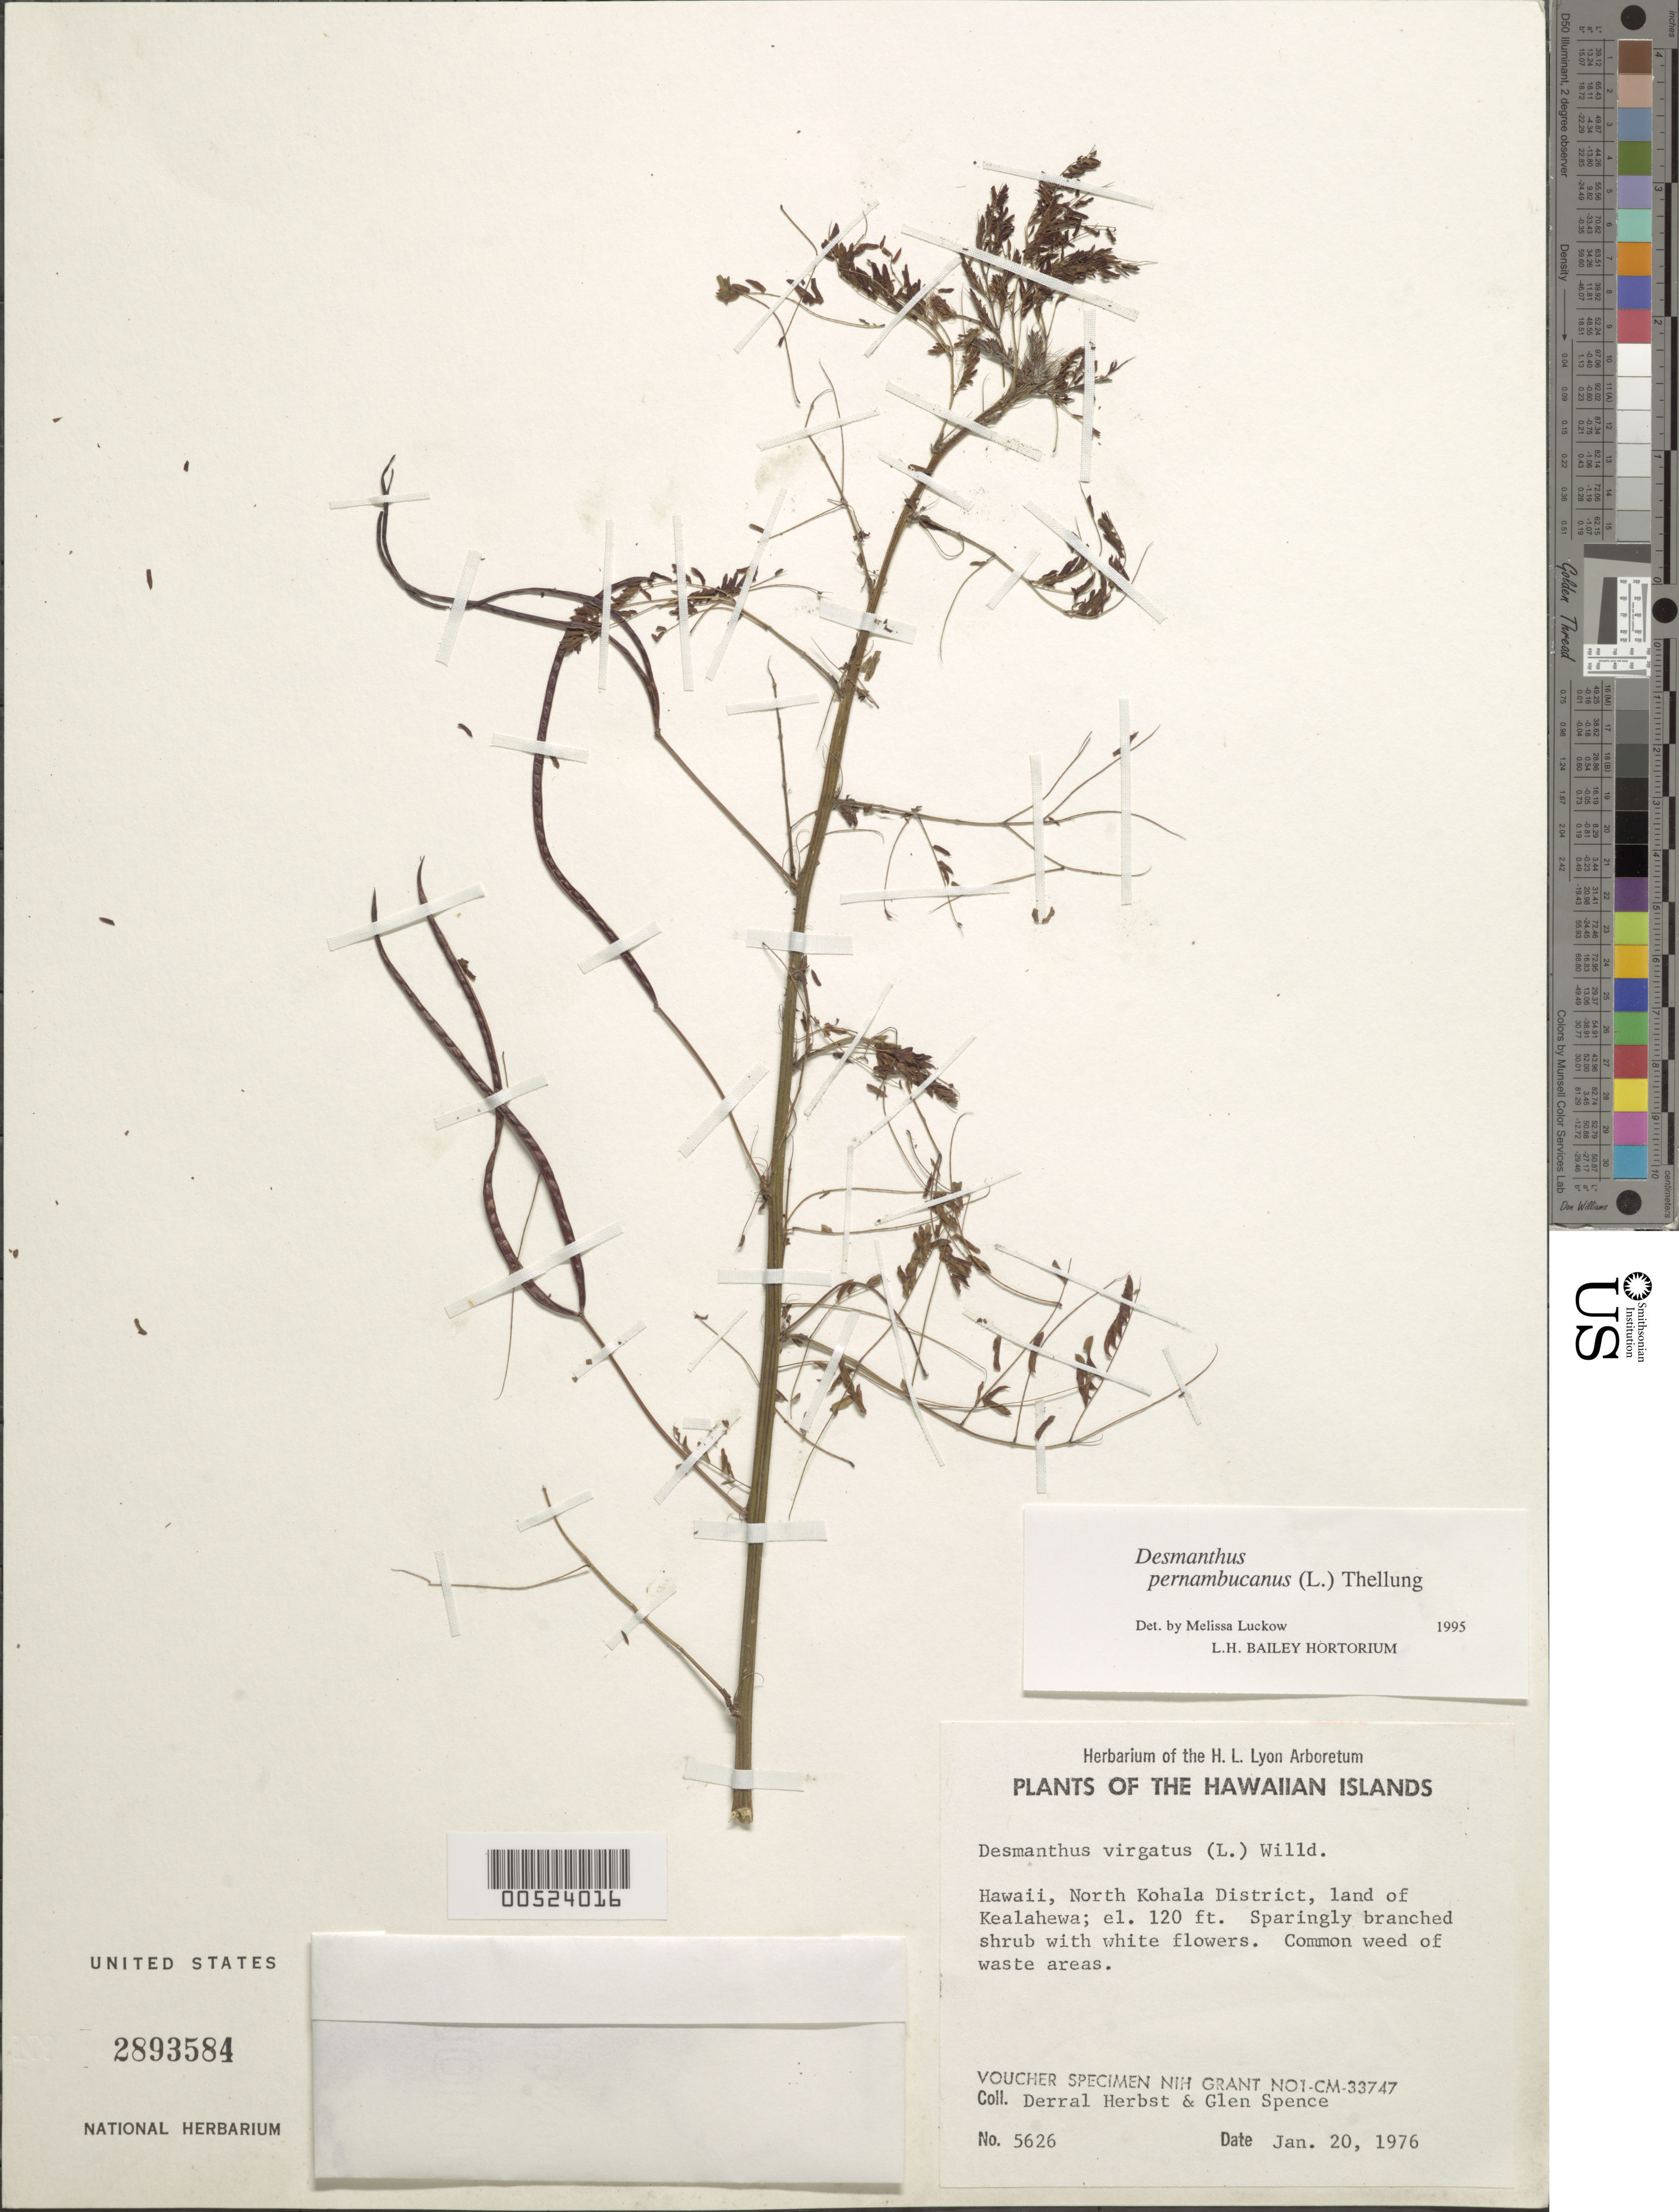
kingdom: Plantae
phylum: Tracheophyta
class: Magnoliopsida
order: Fabales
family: Fabaceae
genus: Desmanthus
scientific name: Desmanthus pernambucanus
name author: (L.) Thell.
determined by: Luckow, M. A.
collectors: D. R. Herbst & G. Spence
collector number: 5626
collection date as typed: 20 Jan 1976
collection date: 1976-01-20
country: United States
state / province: Hawaii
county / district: Hawaii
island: Hawaii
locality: N Kohala Dist, land of Kealahewa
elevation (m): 37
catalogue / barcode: US 2893584